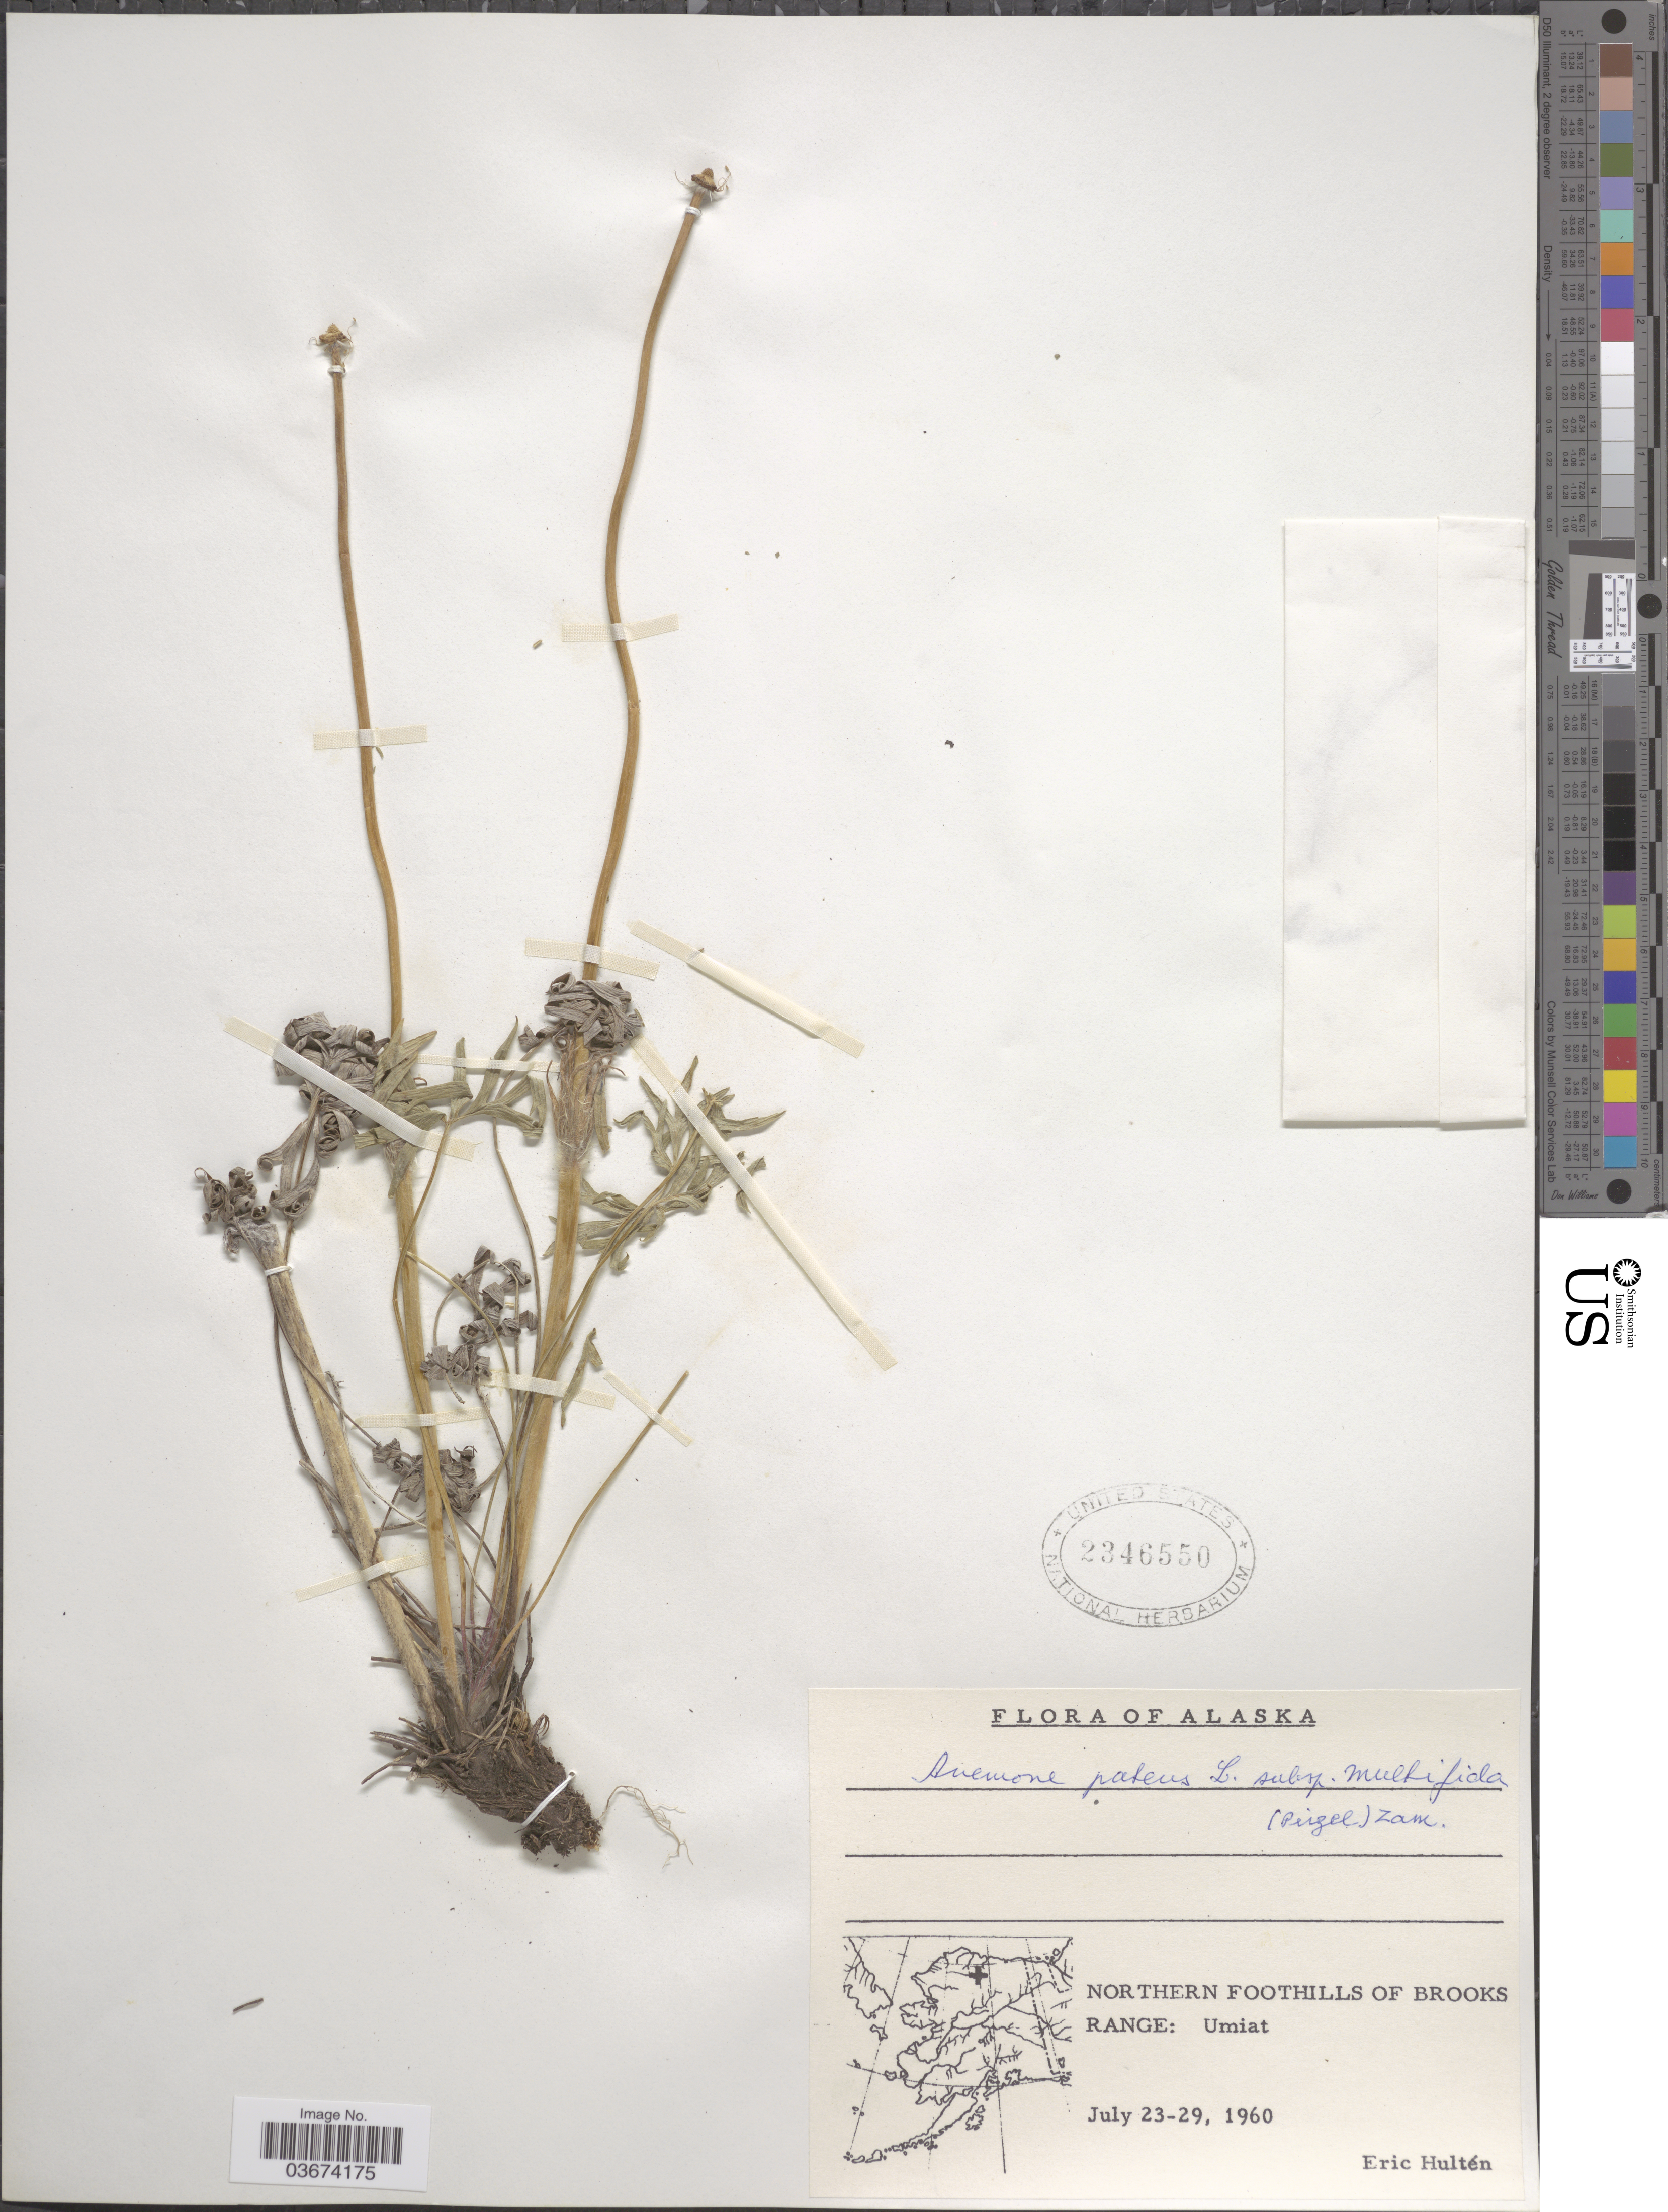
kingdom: Plantae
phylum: Tracheophyta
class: Magnoliopsida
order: Ranunculales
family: Ranunculaceae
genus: Pulsatilla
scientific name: Pulsatilla nuttalliana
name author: (DC.) Bercht. & J. Presl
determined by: Strong, Mark T., (BOT), Smithsonian Institution - National Museum of Natural History (UNITED STATES)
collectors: E. G. Hultén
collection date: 1960-07-23/1960-07-29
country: United States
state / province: Alaska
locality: Northern Foothills of Brooks Range: Umiat.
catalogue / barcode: US 2346550